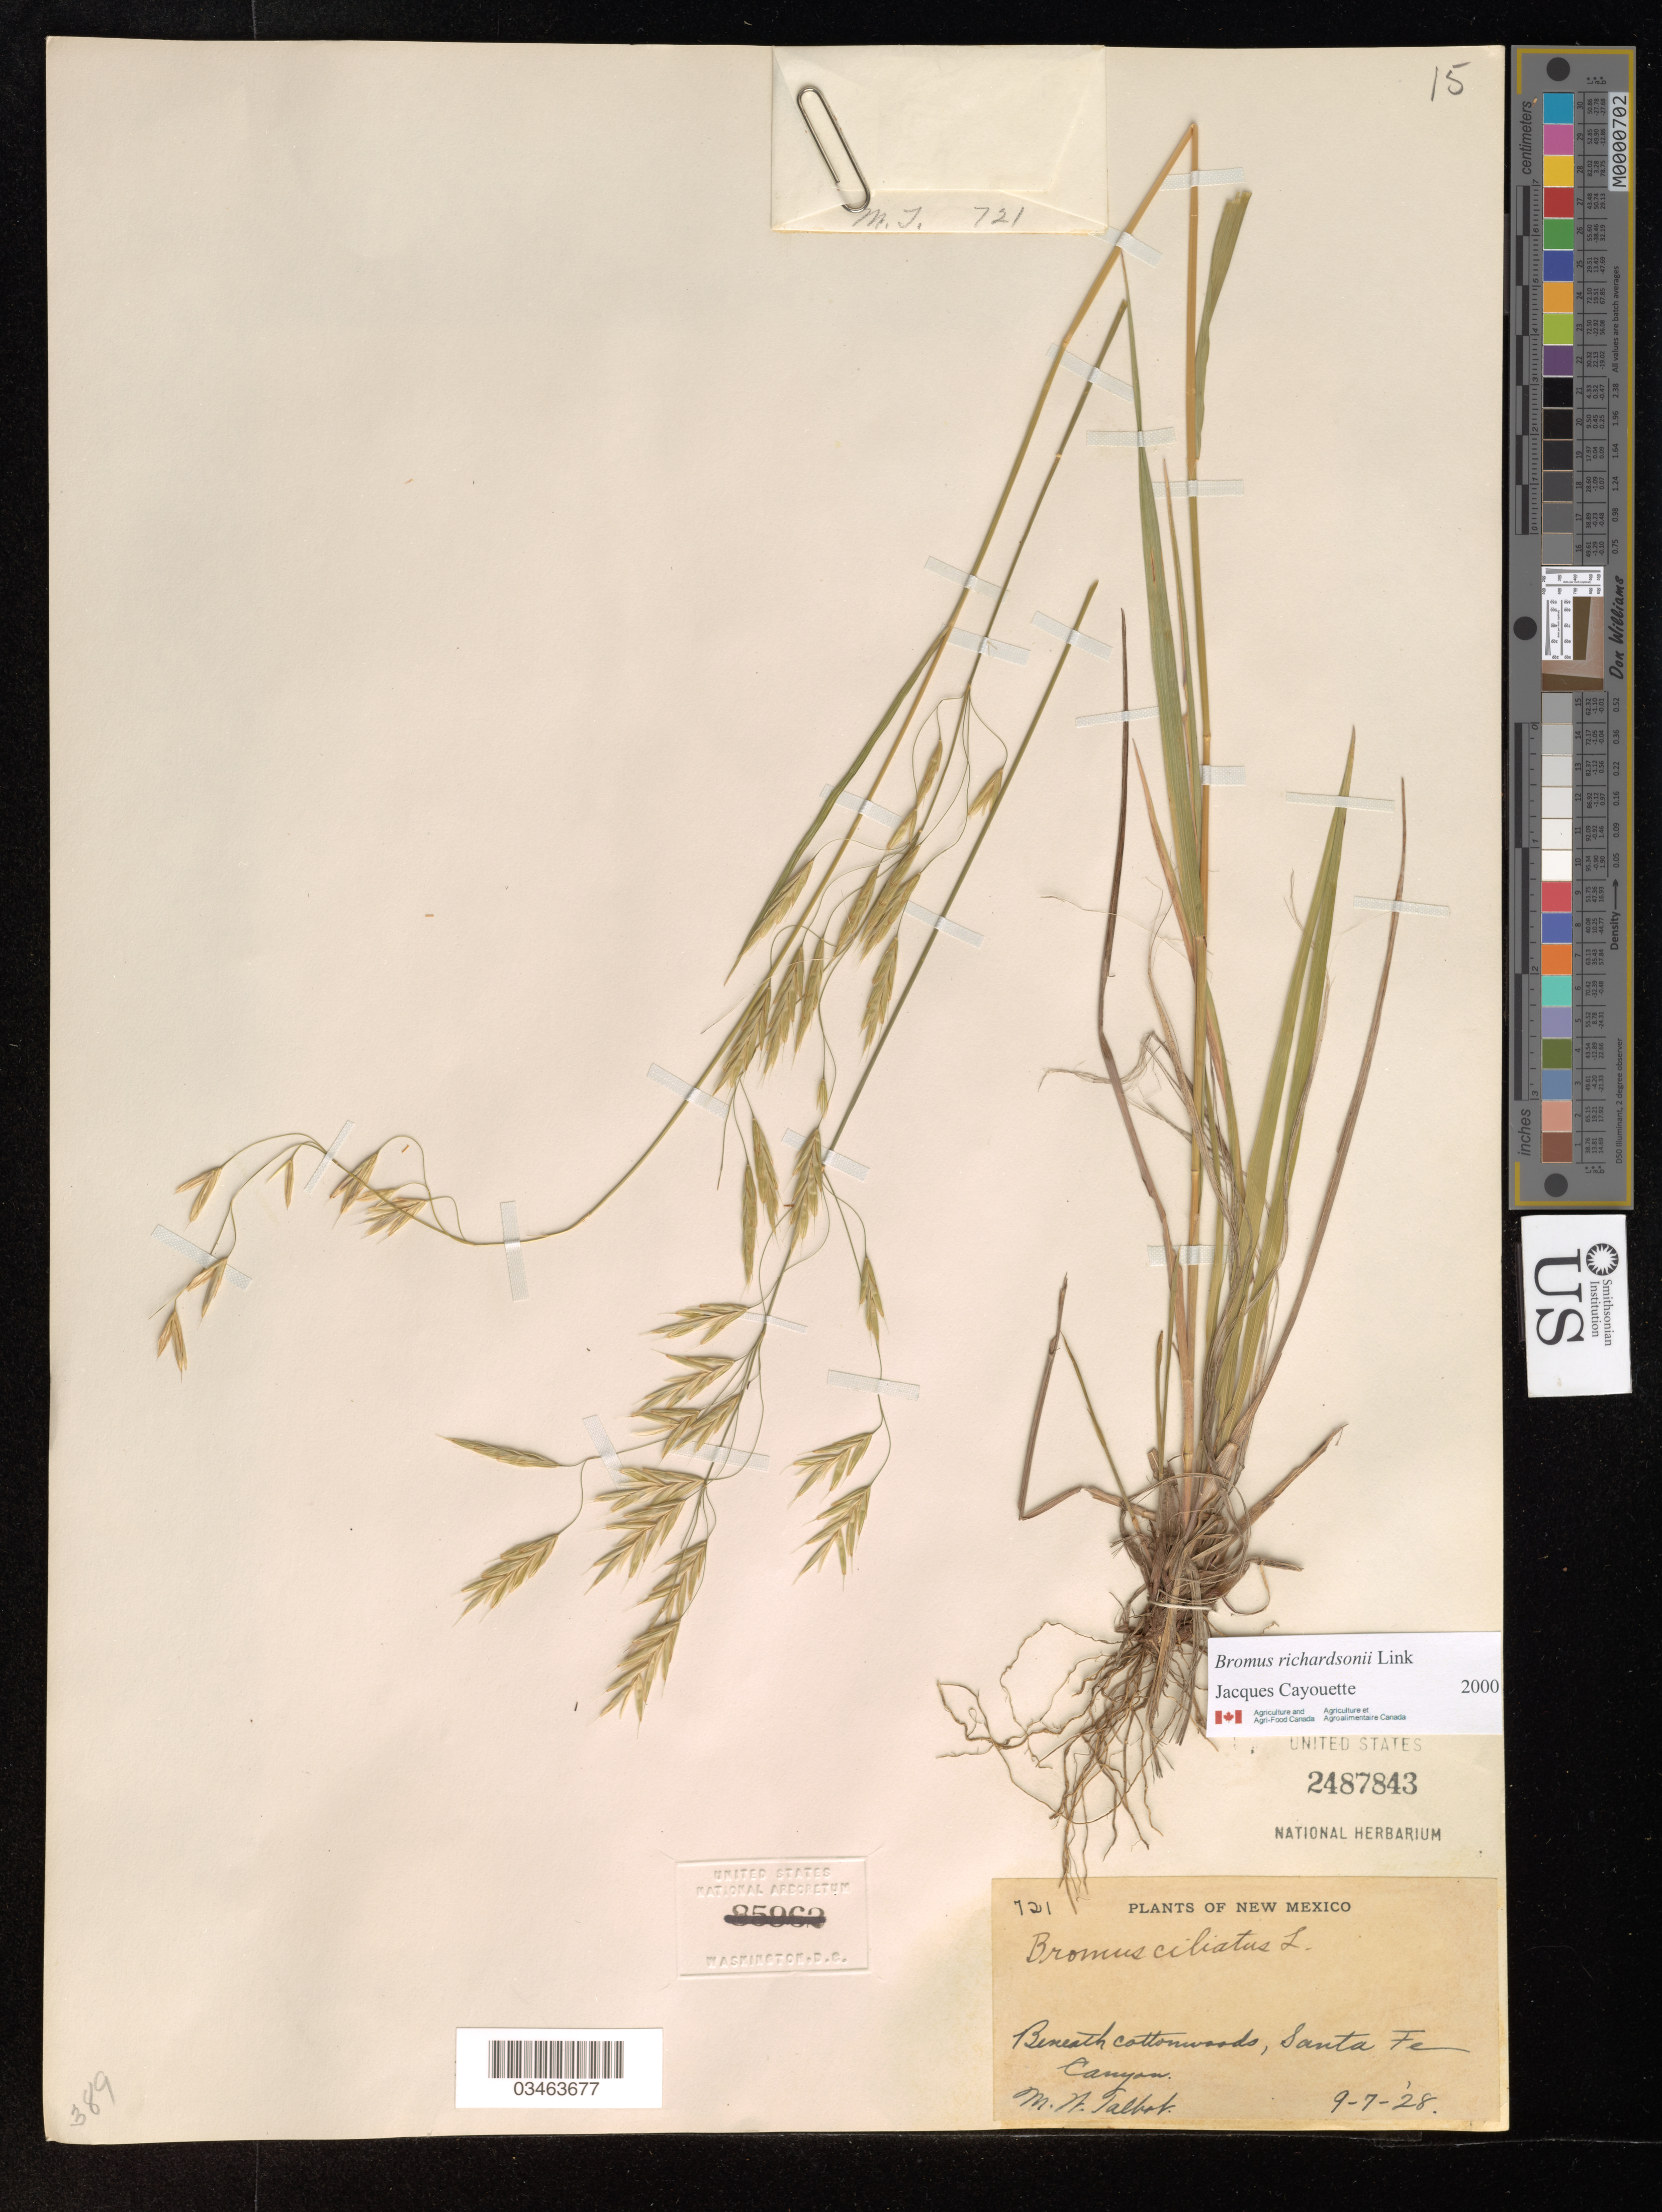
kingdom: Plantae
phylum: Tracheophyta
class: Liliopsida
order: Poales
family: Poaceae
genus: Bromus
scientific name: Bromus richardsonii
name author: Link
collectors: M. Talbot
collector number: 721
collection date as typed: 7 9 28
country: United States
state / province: New Mexico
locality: Santa Fe Canyon.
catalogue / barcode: US 2487843